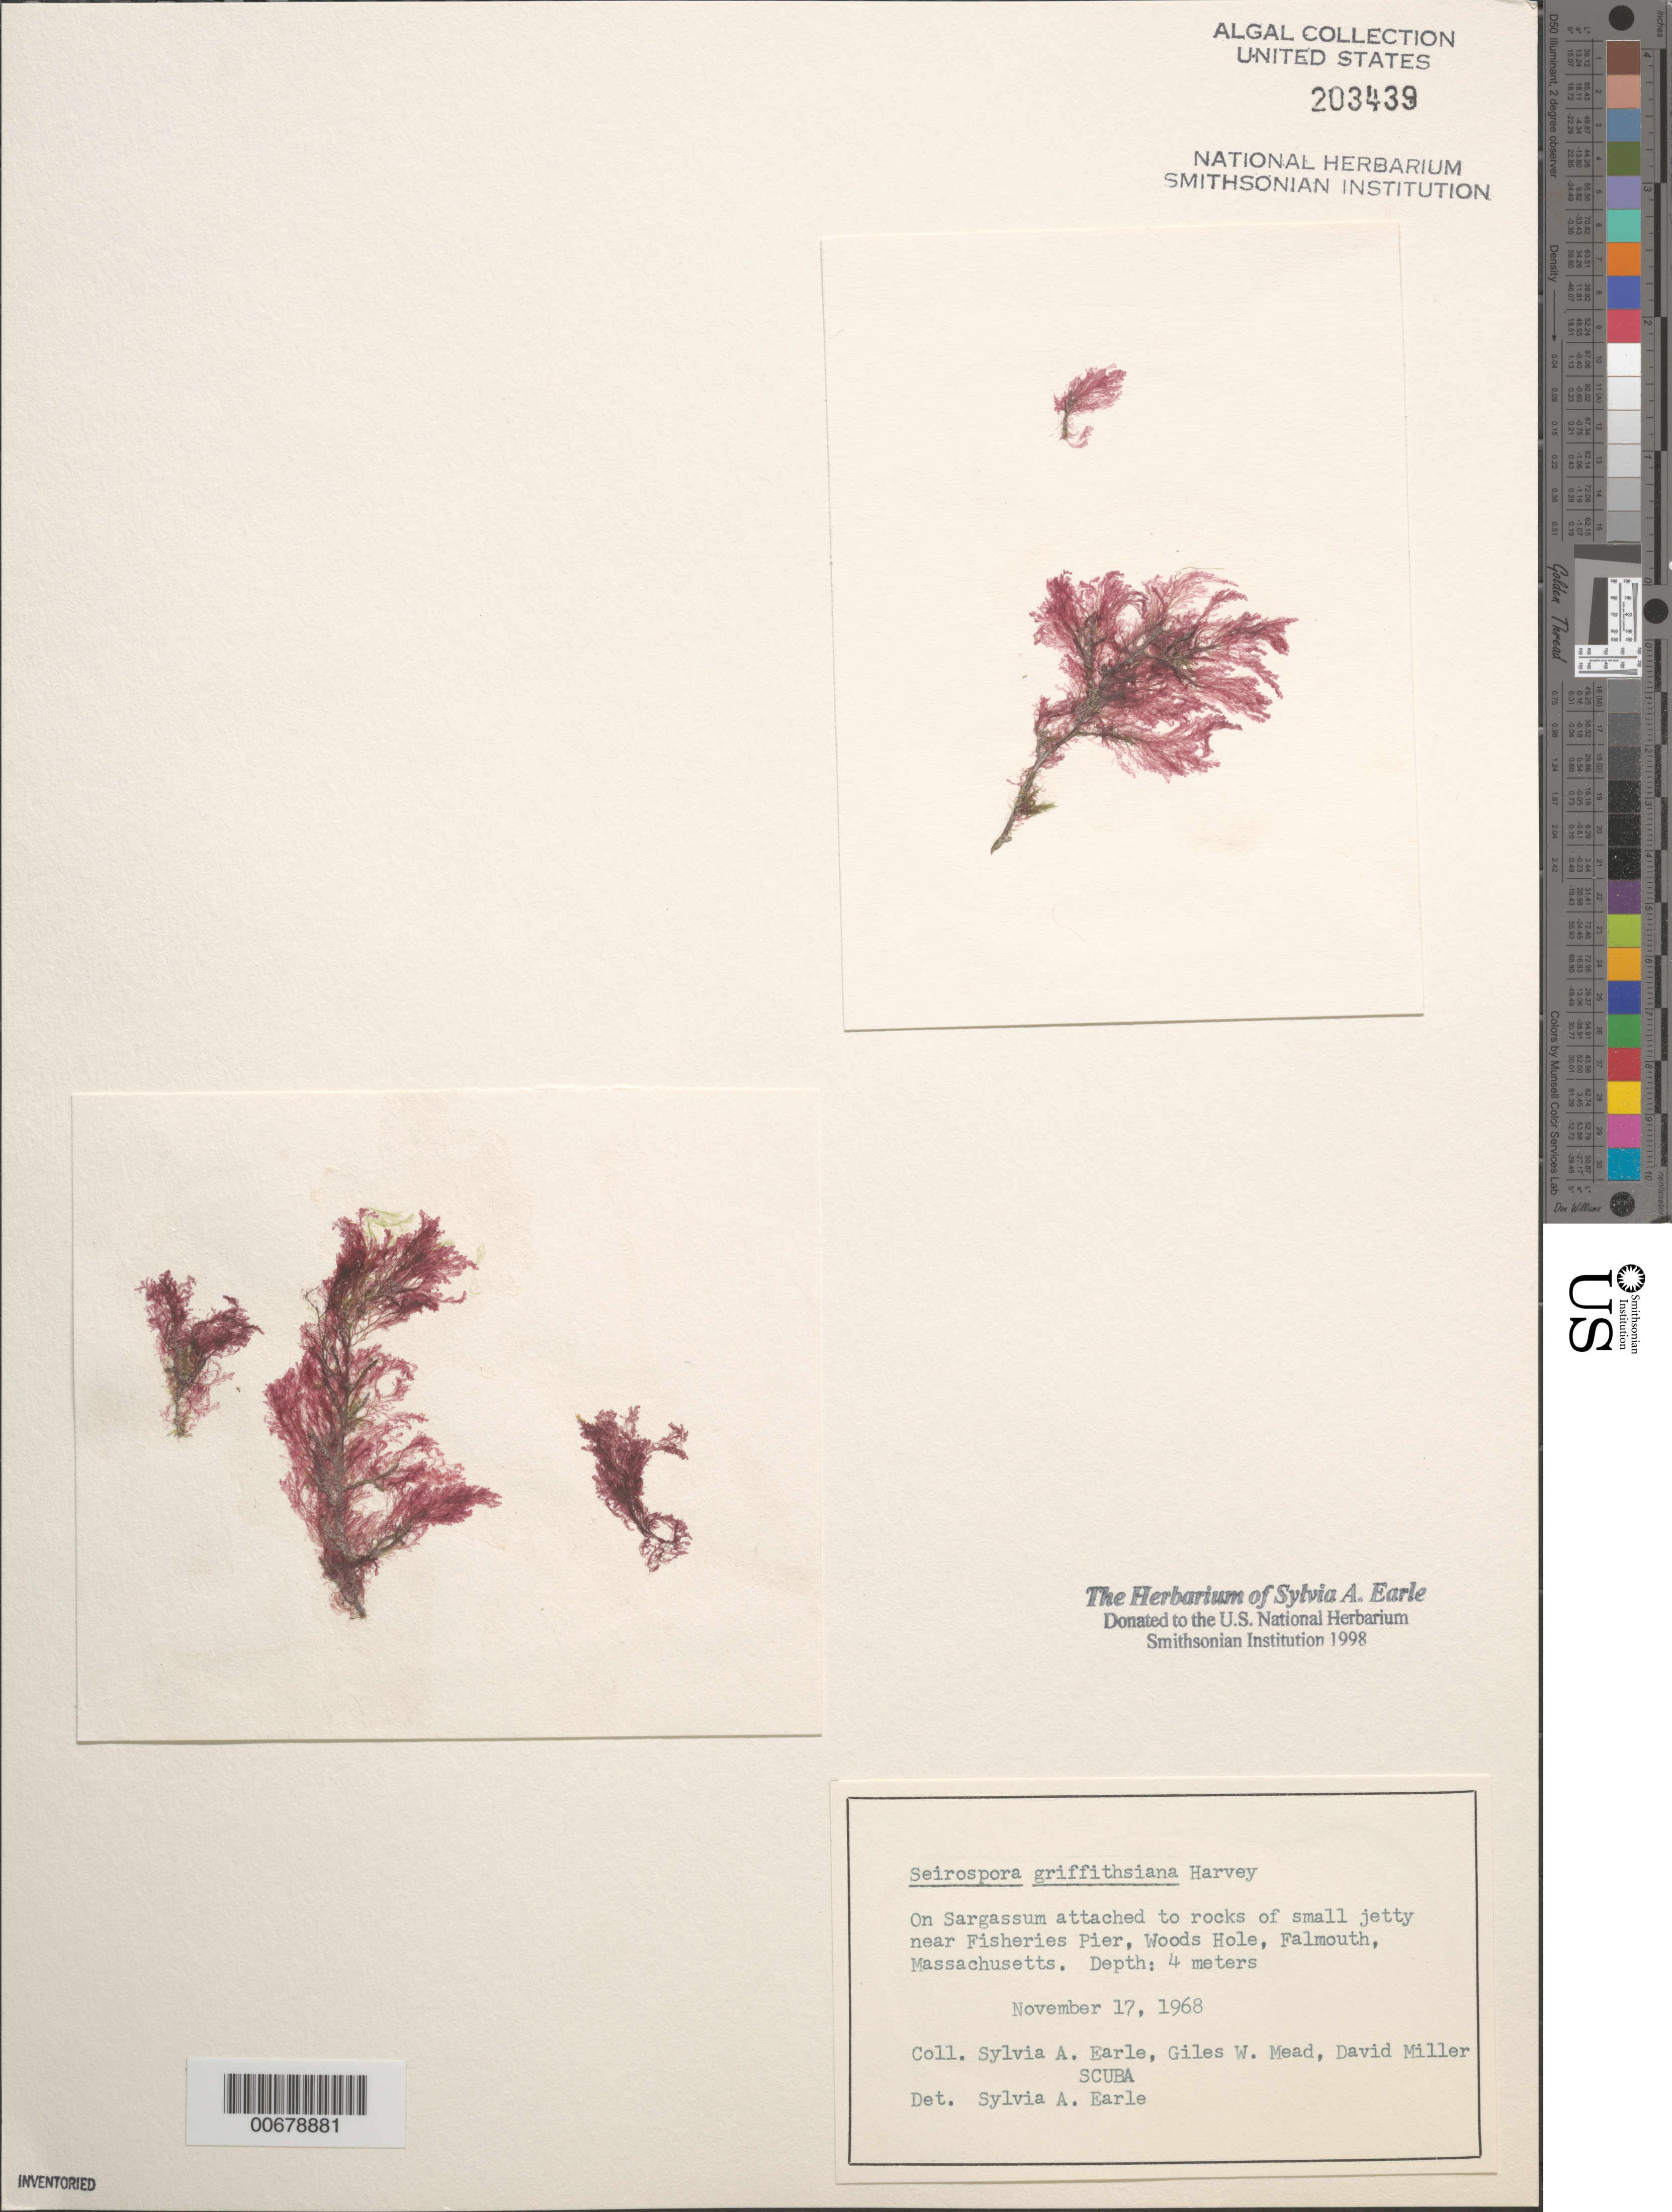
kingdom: Plantae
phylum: Rhodophyta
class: Florideophyceae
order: Ceramiales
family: Callithamniaceae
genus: Seirospora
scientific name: Seirospora interrupta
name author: (Sm.) F. Schmitz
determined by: Algae name updating Project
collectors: S. A. Earle, G. W. Mead & D. Miller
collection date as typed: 17 Nov 1968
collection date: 1968-11-17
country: United States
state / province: Massachusetts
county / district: Barnstable County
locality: Woods Hole, jetty near Fisheries pier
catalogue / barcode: US 203439